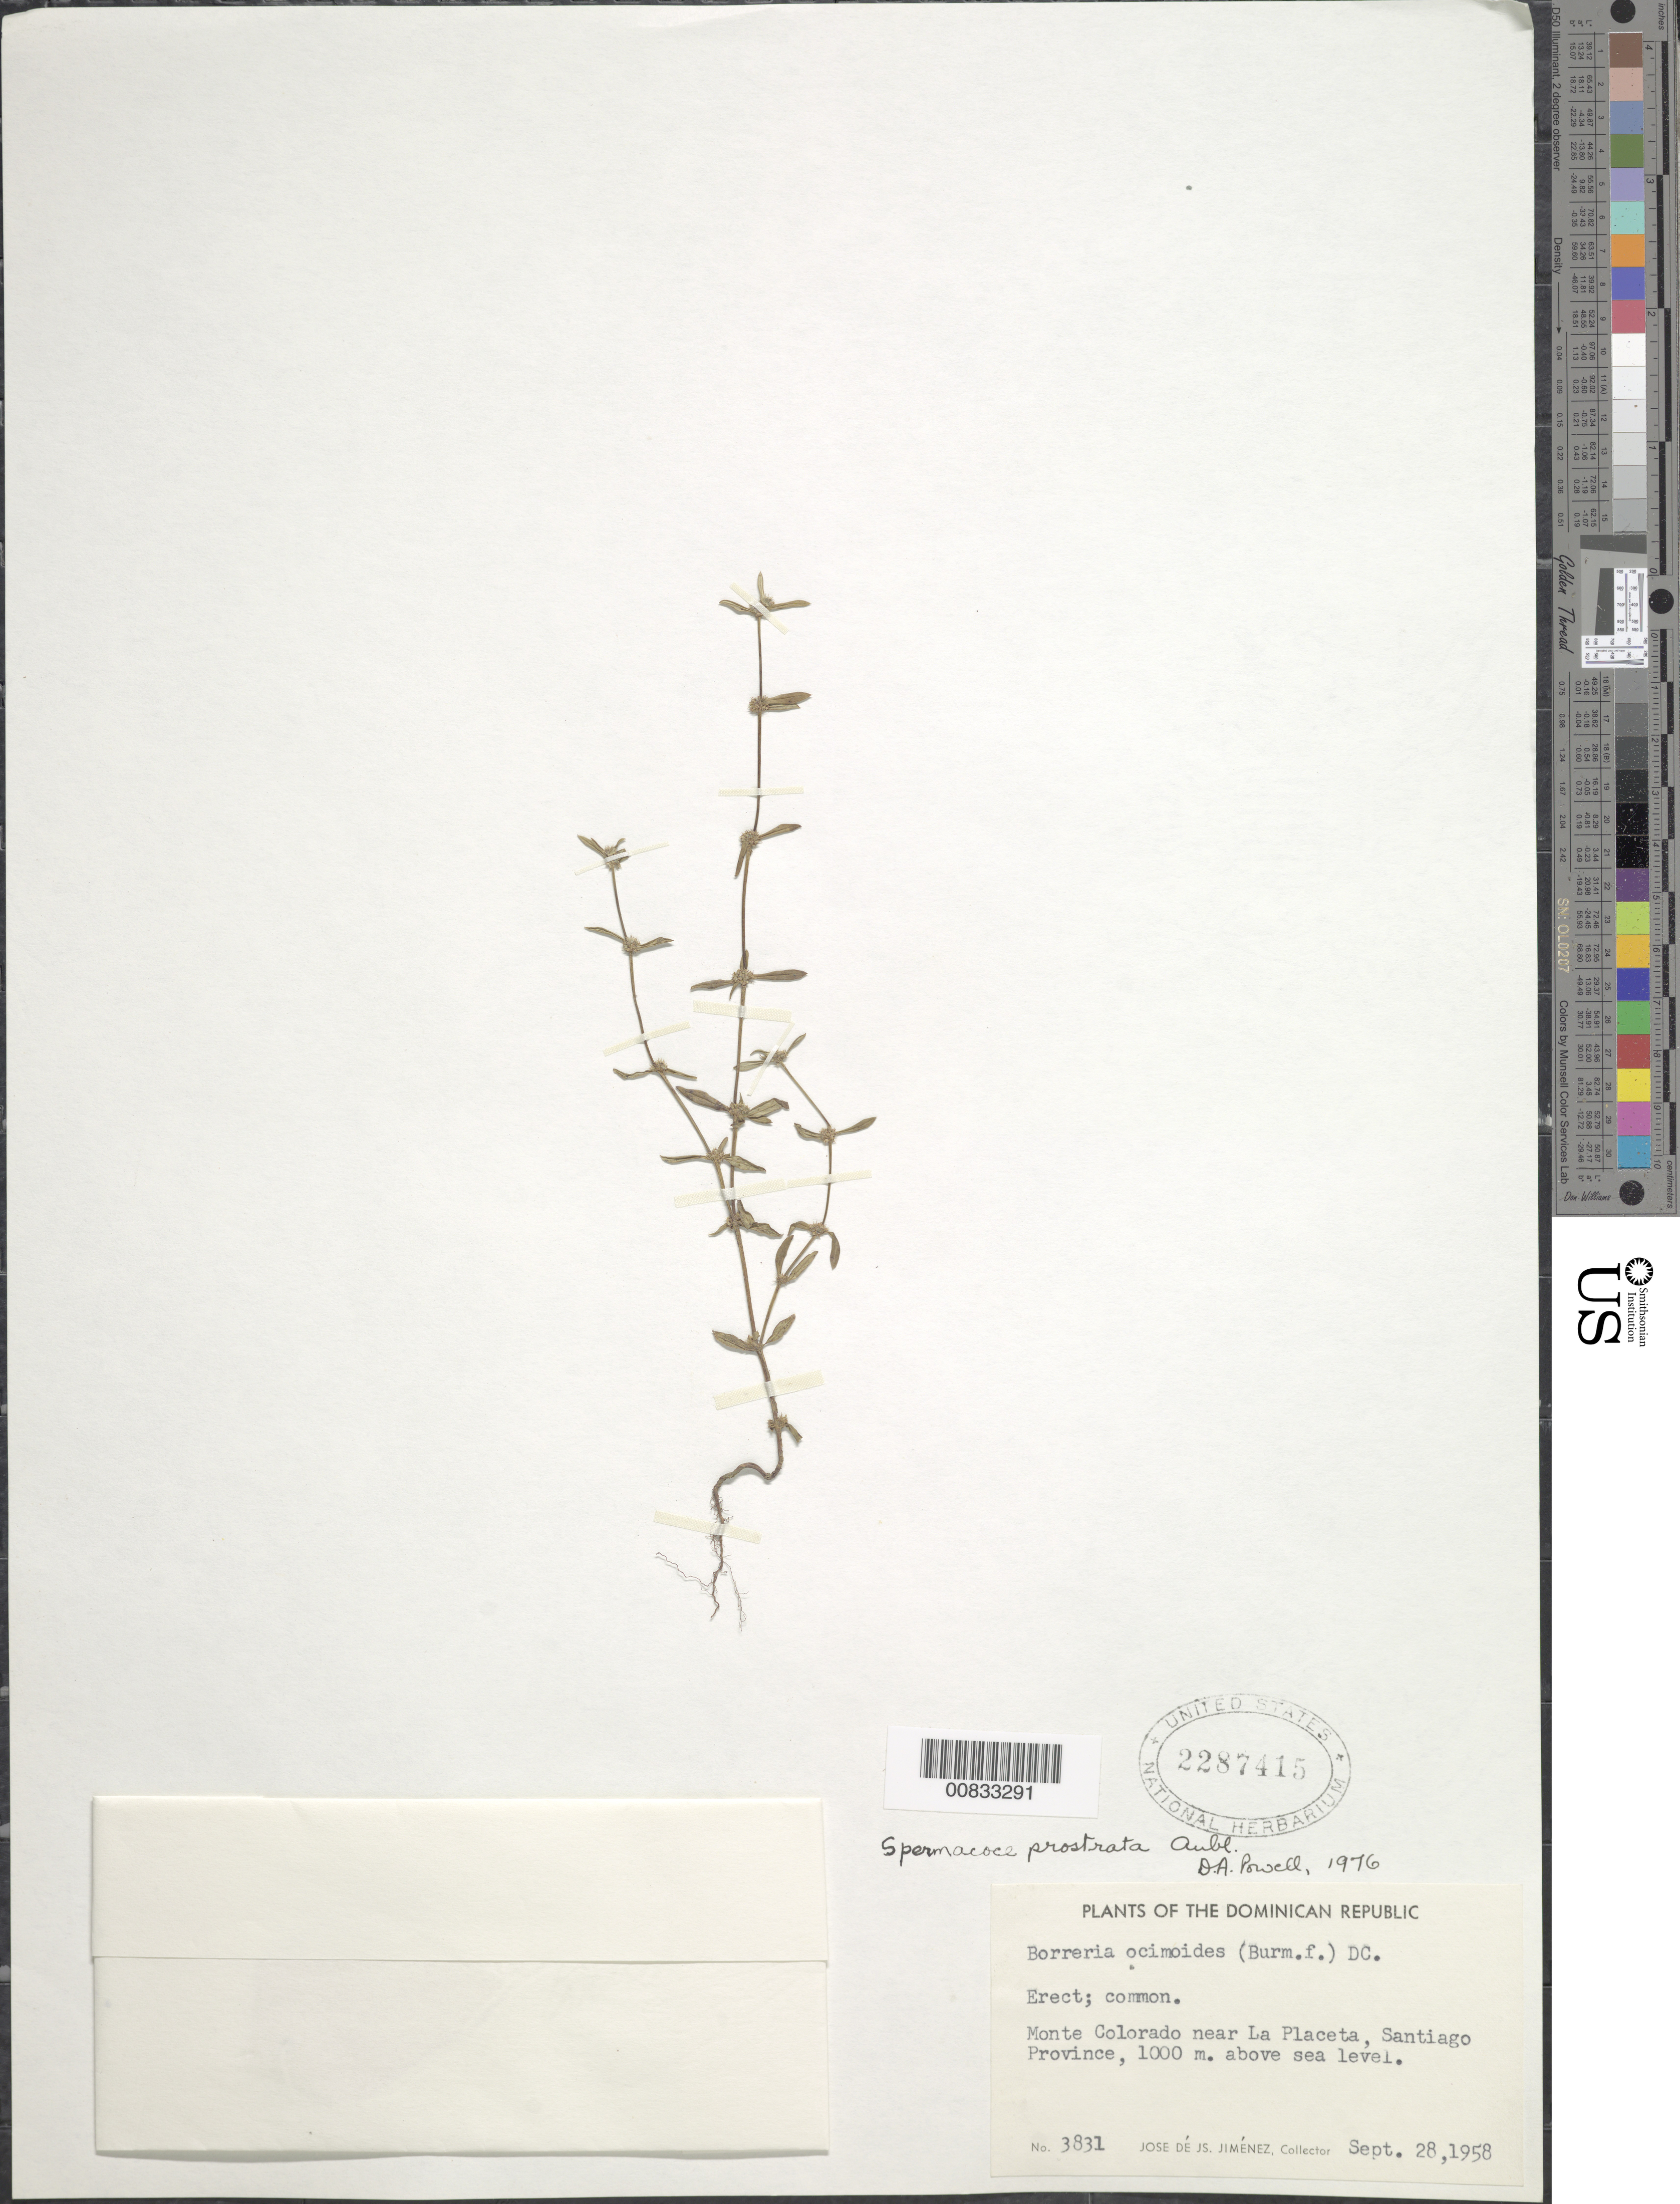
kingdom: Plantae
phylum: Tracheophyta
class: Magnoliopsida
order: Gentianales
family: Rubiaceae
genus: Spermacoce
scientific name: Spermacoce prostrata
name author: Aubl.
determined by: Powell, D. A.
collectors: J. J. Jiménez Almonte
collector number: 3831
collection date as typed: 28 Sep 1958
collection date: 1958-09-28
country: Dominican Republic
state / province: Santiago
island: Hispaniola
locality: Monte Colorado near La Placeta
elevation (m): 1000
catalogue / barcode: US 2287415